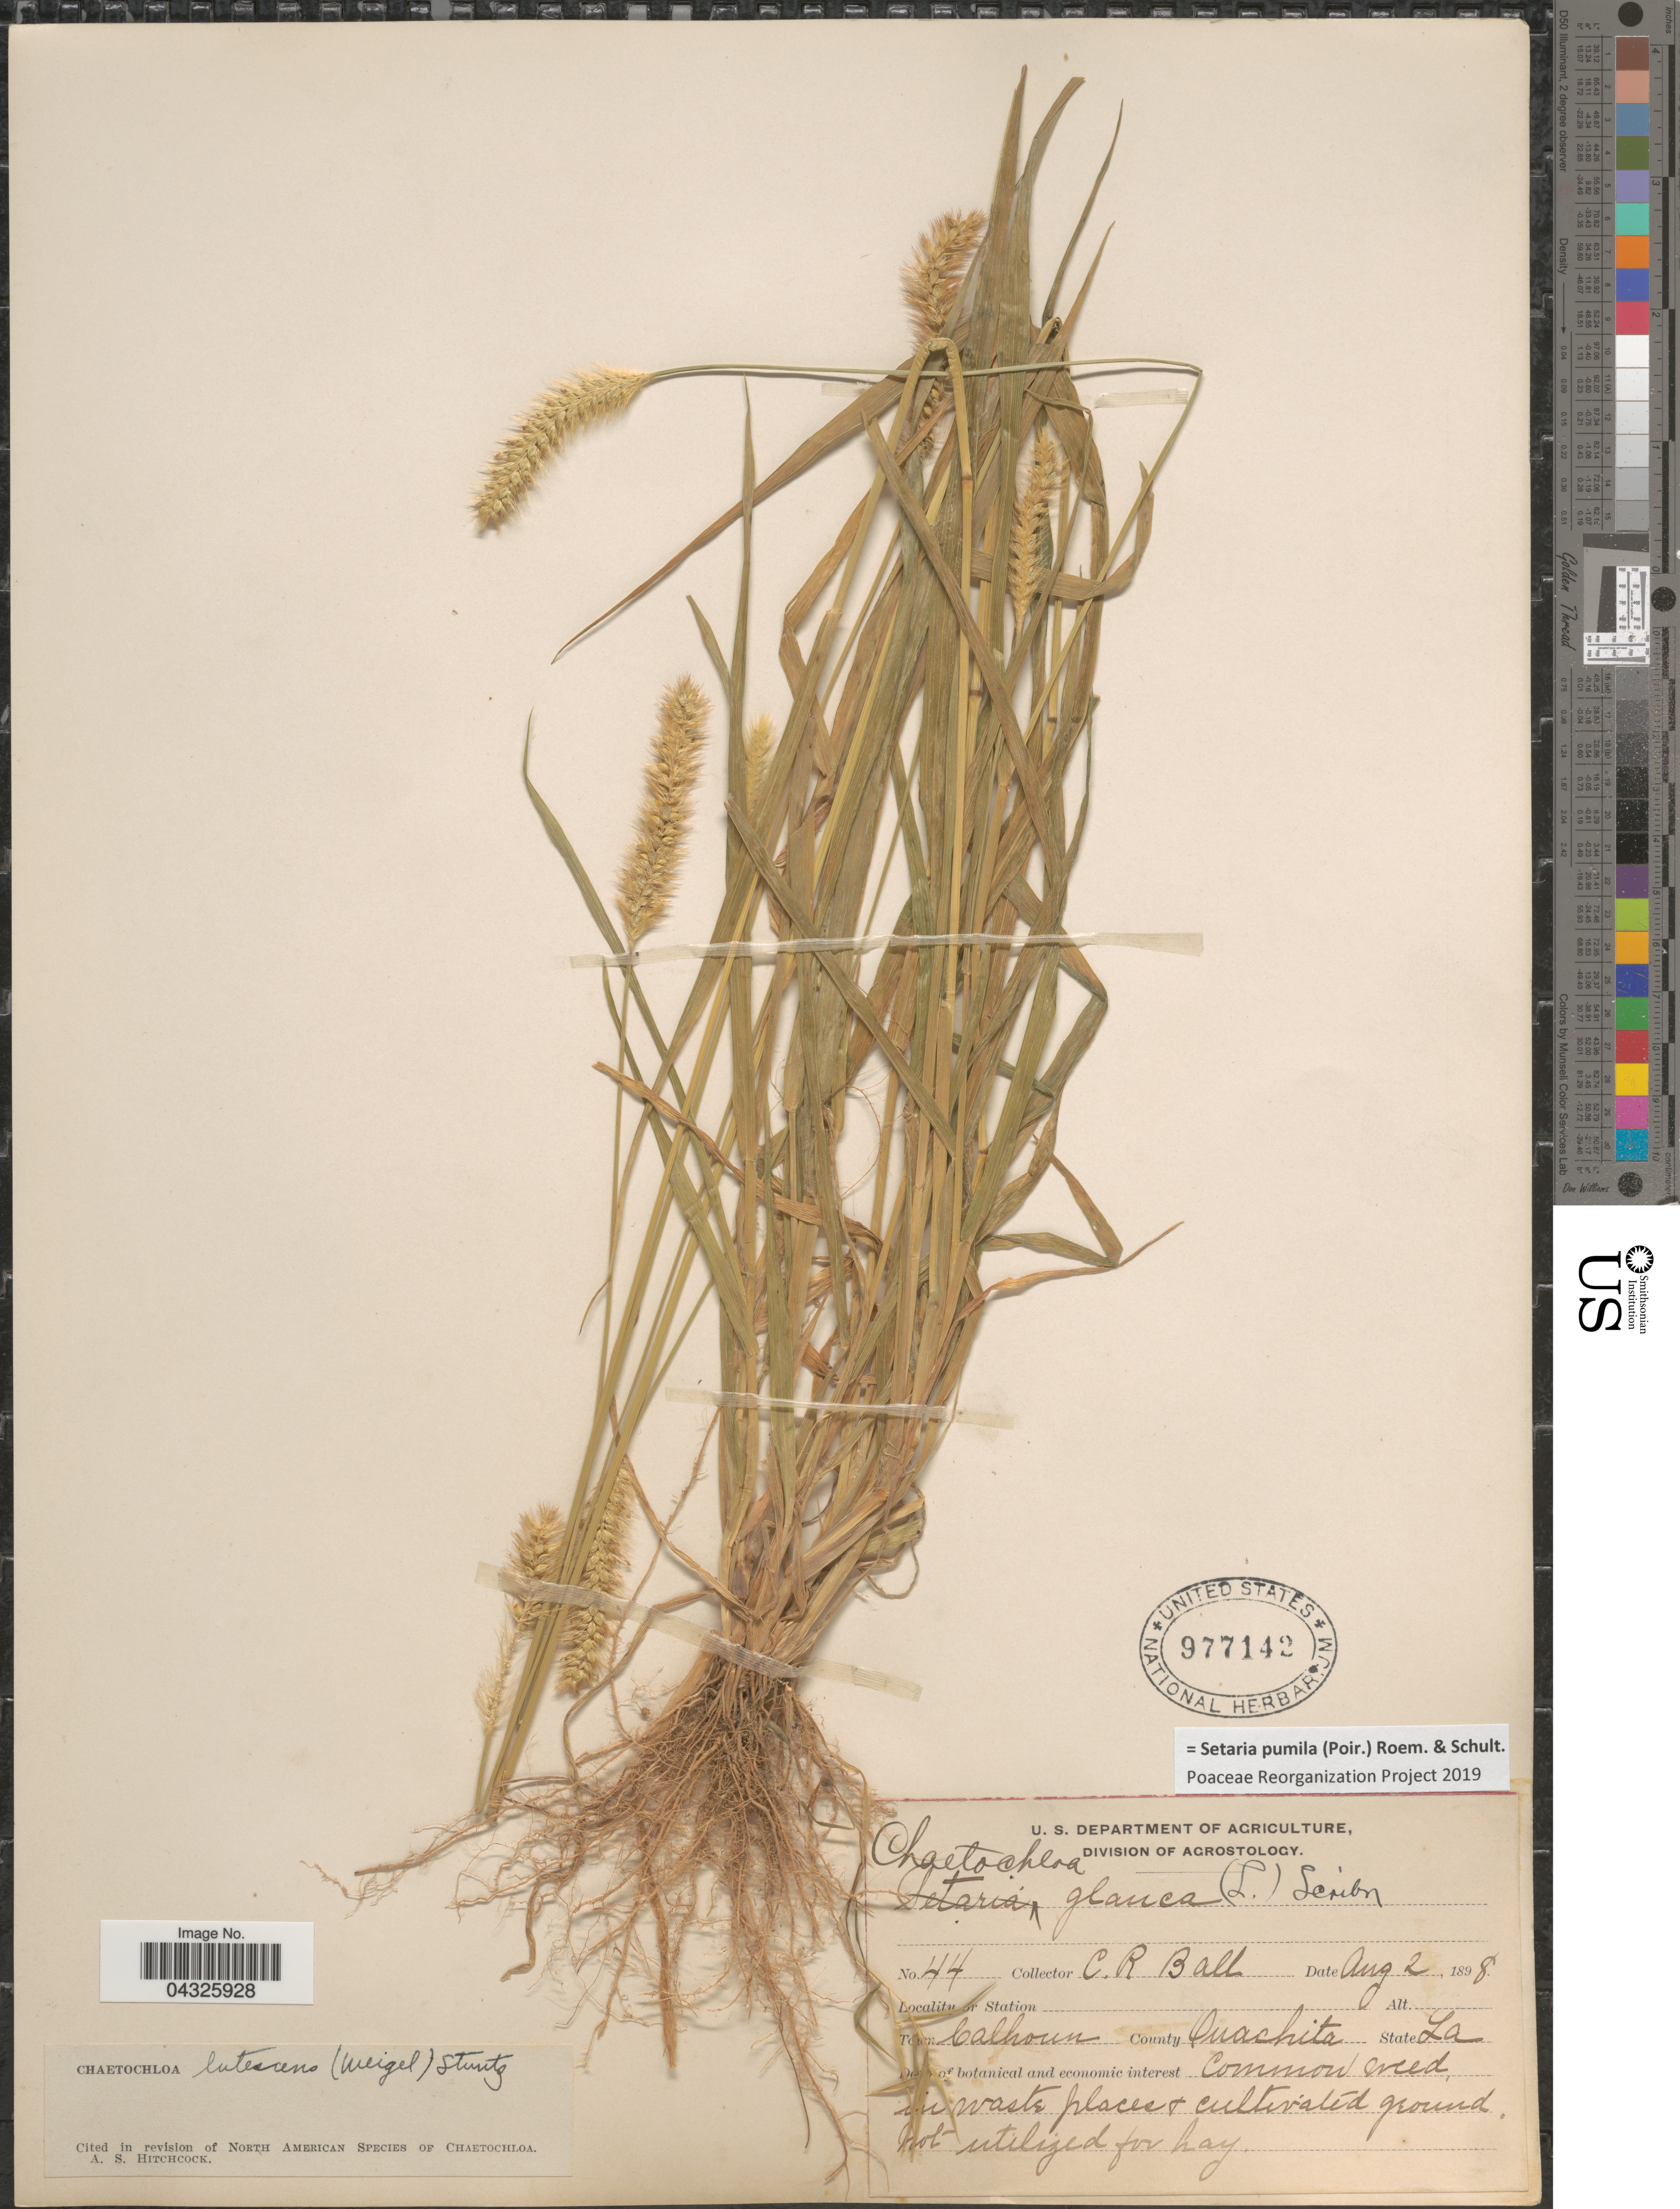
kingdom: Plantae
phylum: Tracheophyta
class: Liliopsida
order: Poales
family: Poaceae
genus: Setaria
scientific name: Setaria pumila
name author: (Poir.) Roem. & Schult.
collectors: C. R. Ball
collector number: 44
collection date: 1898-08-02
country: United States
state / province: Louisiana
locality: Town Calhoun. County Ouachita.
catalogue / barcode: US 977142